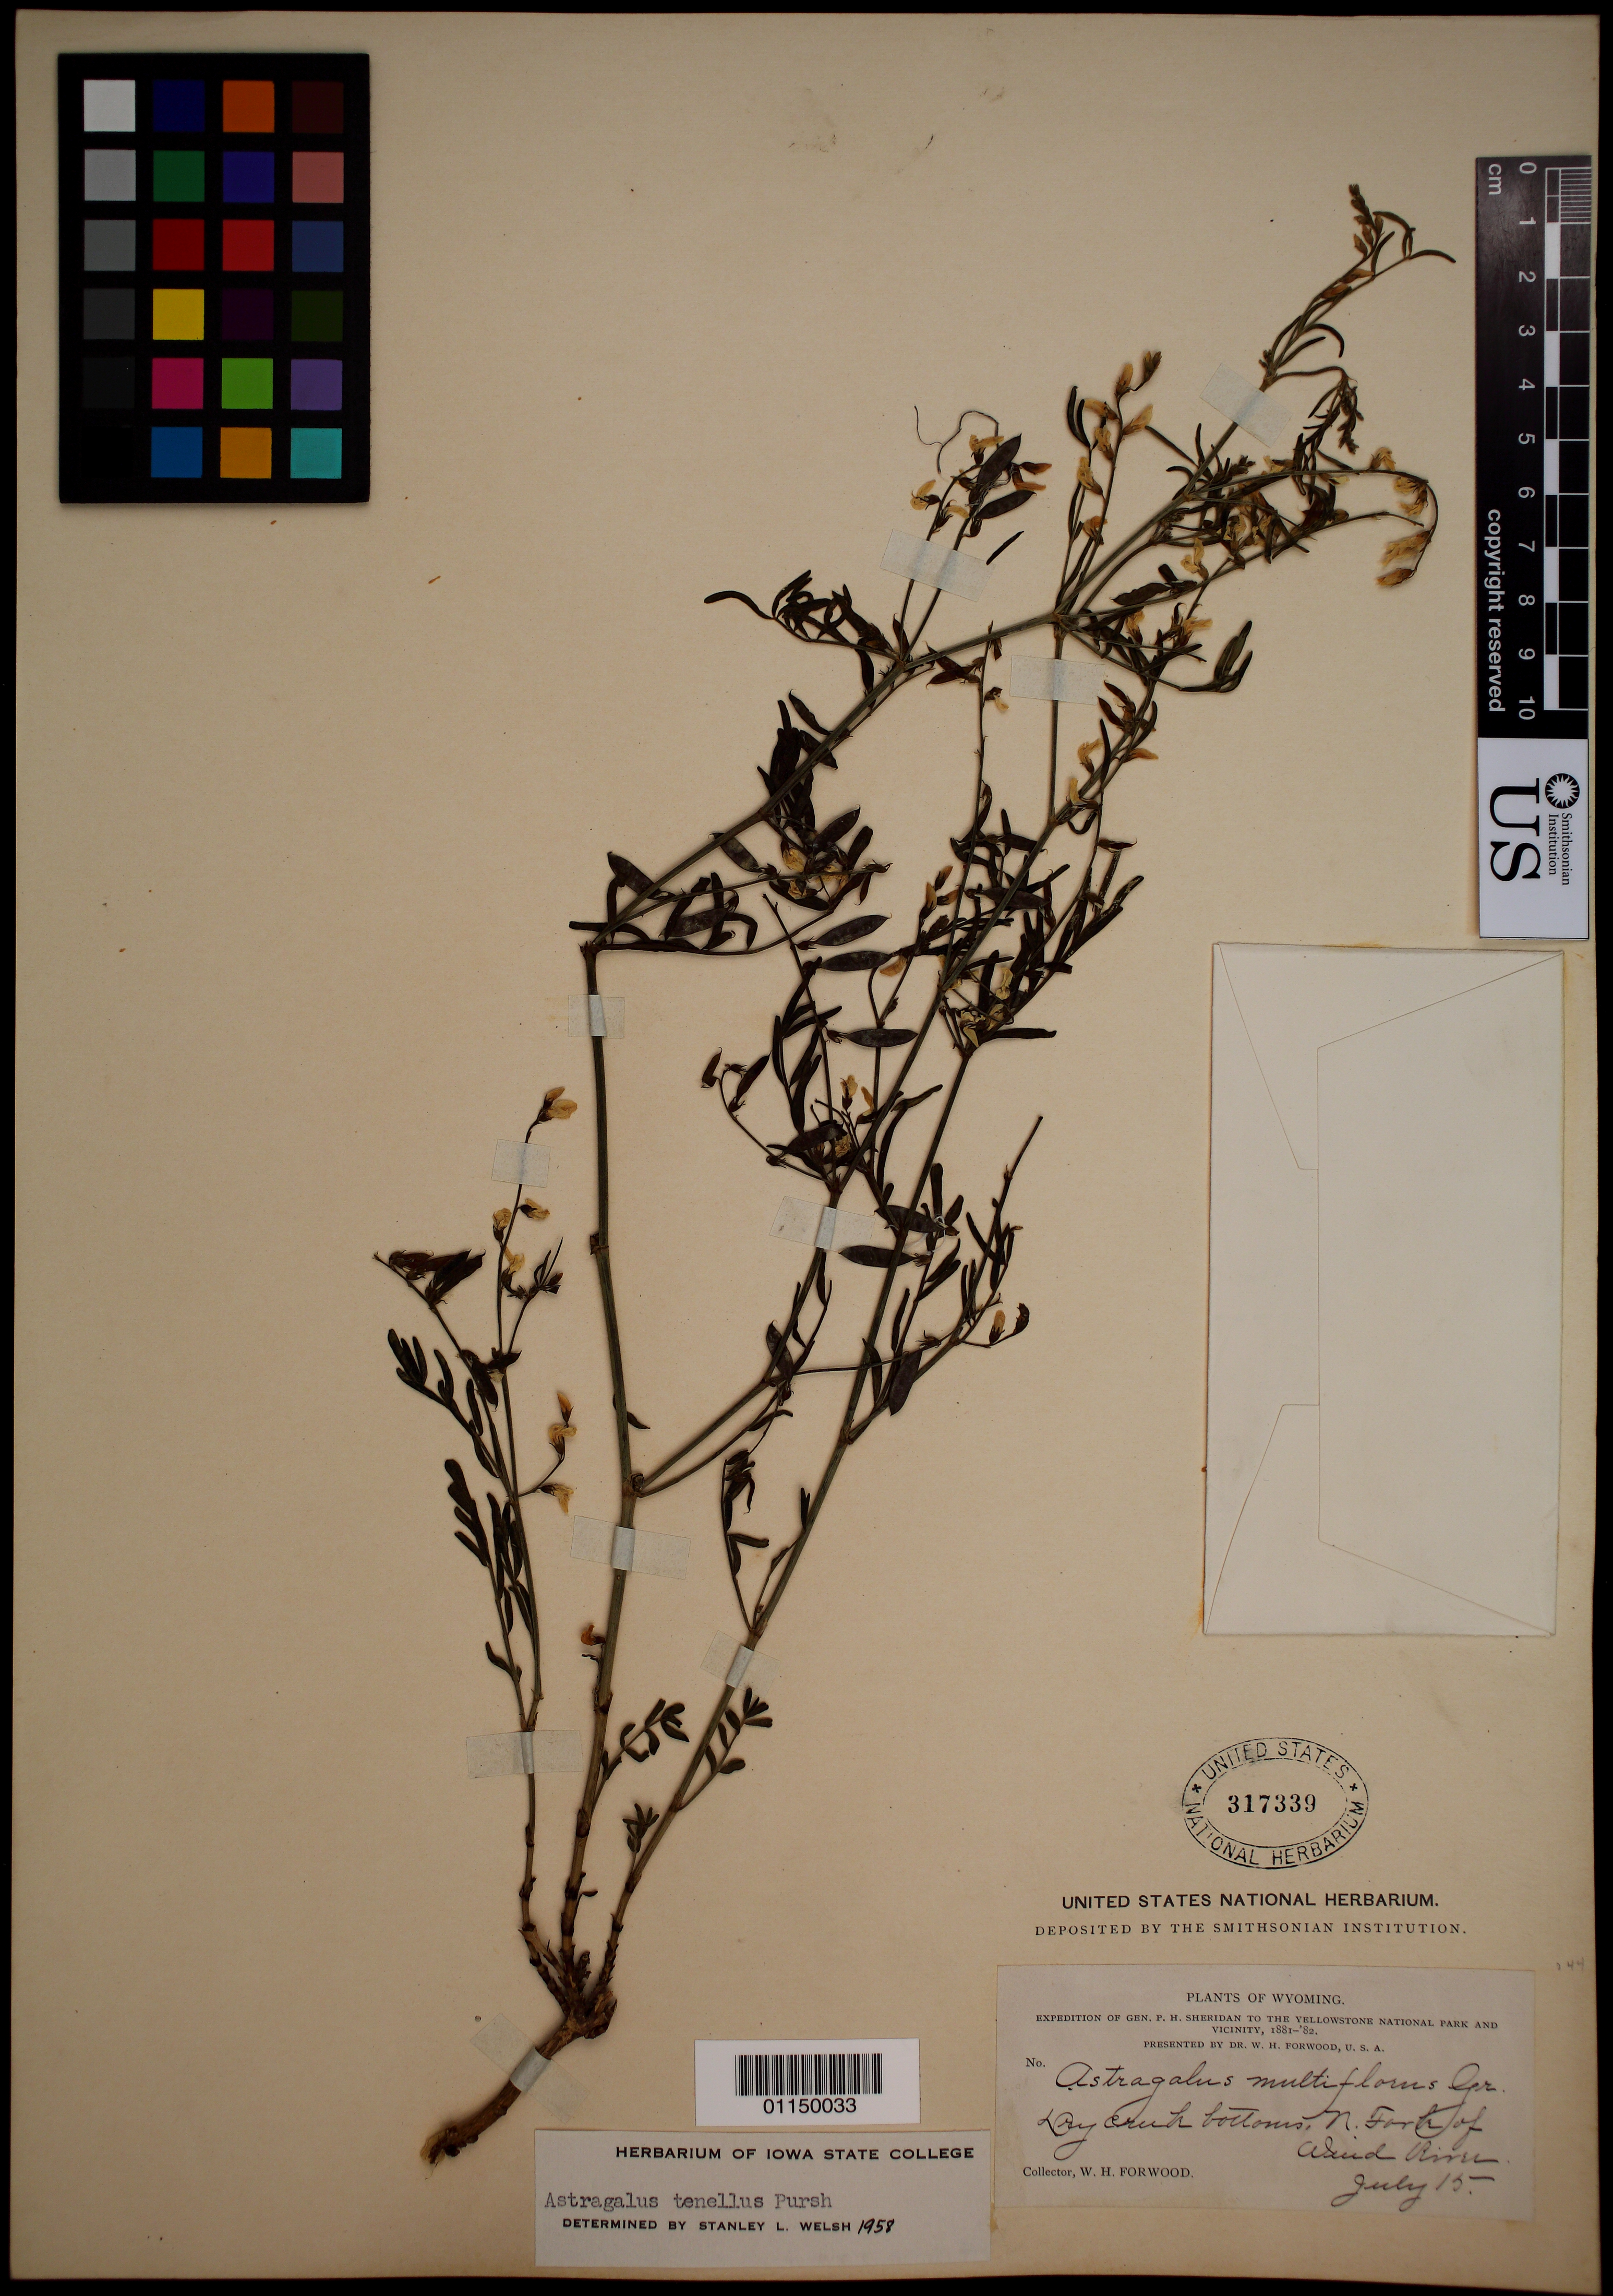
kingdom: Plantae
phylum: Tracheophyta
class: Magnoliopsida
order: Fabales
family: Fabaceae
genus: Astragalus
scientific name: Astragalus tenellus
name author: Pursh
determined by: Welsh, Stanley L., (BRY), Brigham Young University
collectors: W. Forwood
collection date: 1881-07-15/1882-07-15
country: United States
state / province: Wyoming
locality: North Fork of Wind River.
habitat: Dry creek bottoms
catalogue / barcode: US 317339